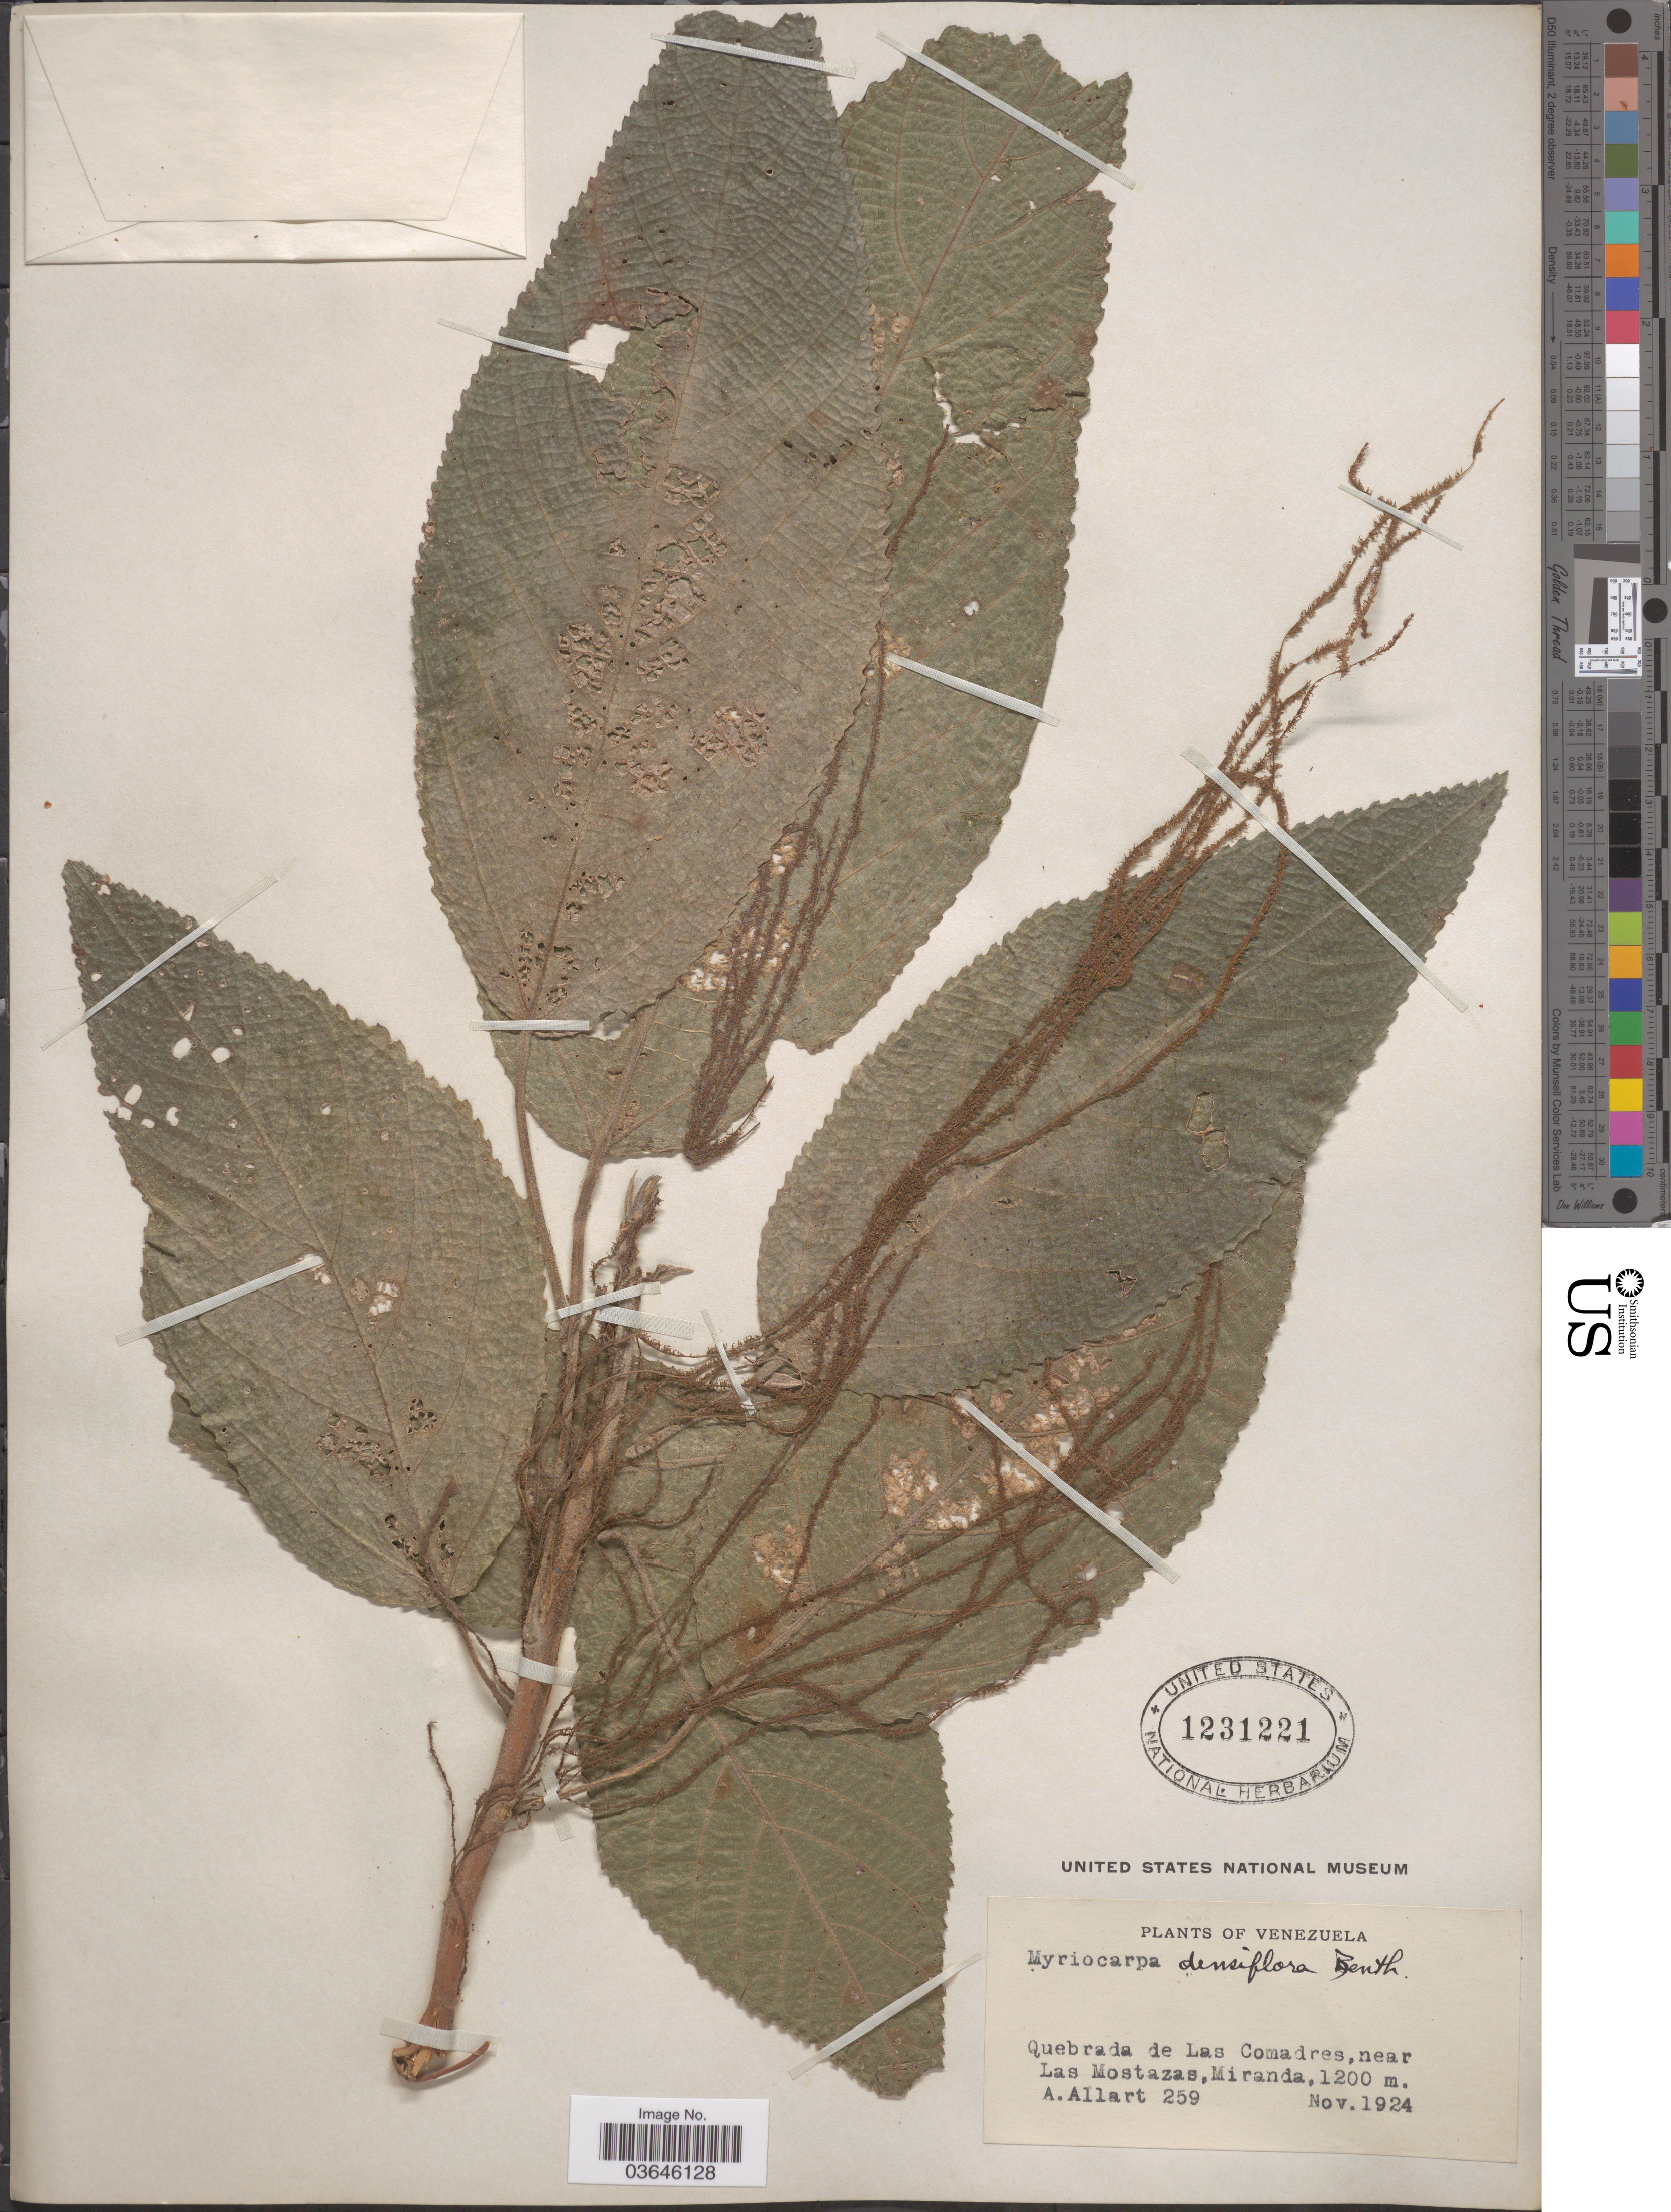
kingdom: Plantae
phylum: Tracheophyta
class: Magnoliopsida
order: Rosales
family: Urticaceae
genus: Myriocarpa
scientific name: Myriocarpa stipitata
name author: Benth.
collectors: A. Allart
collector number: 259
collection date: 1924-11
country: Venezuela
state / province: Miranda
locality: Quebrada de Las Comadres near Las Mostazas.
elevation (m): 1200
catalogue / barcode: US 1231221